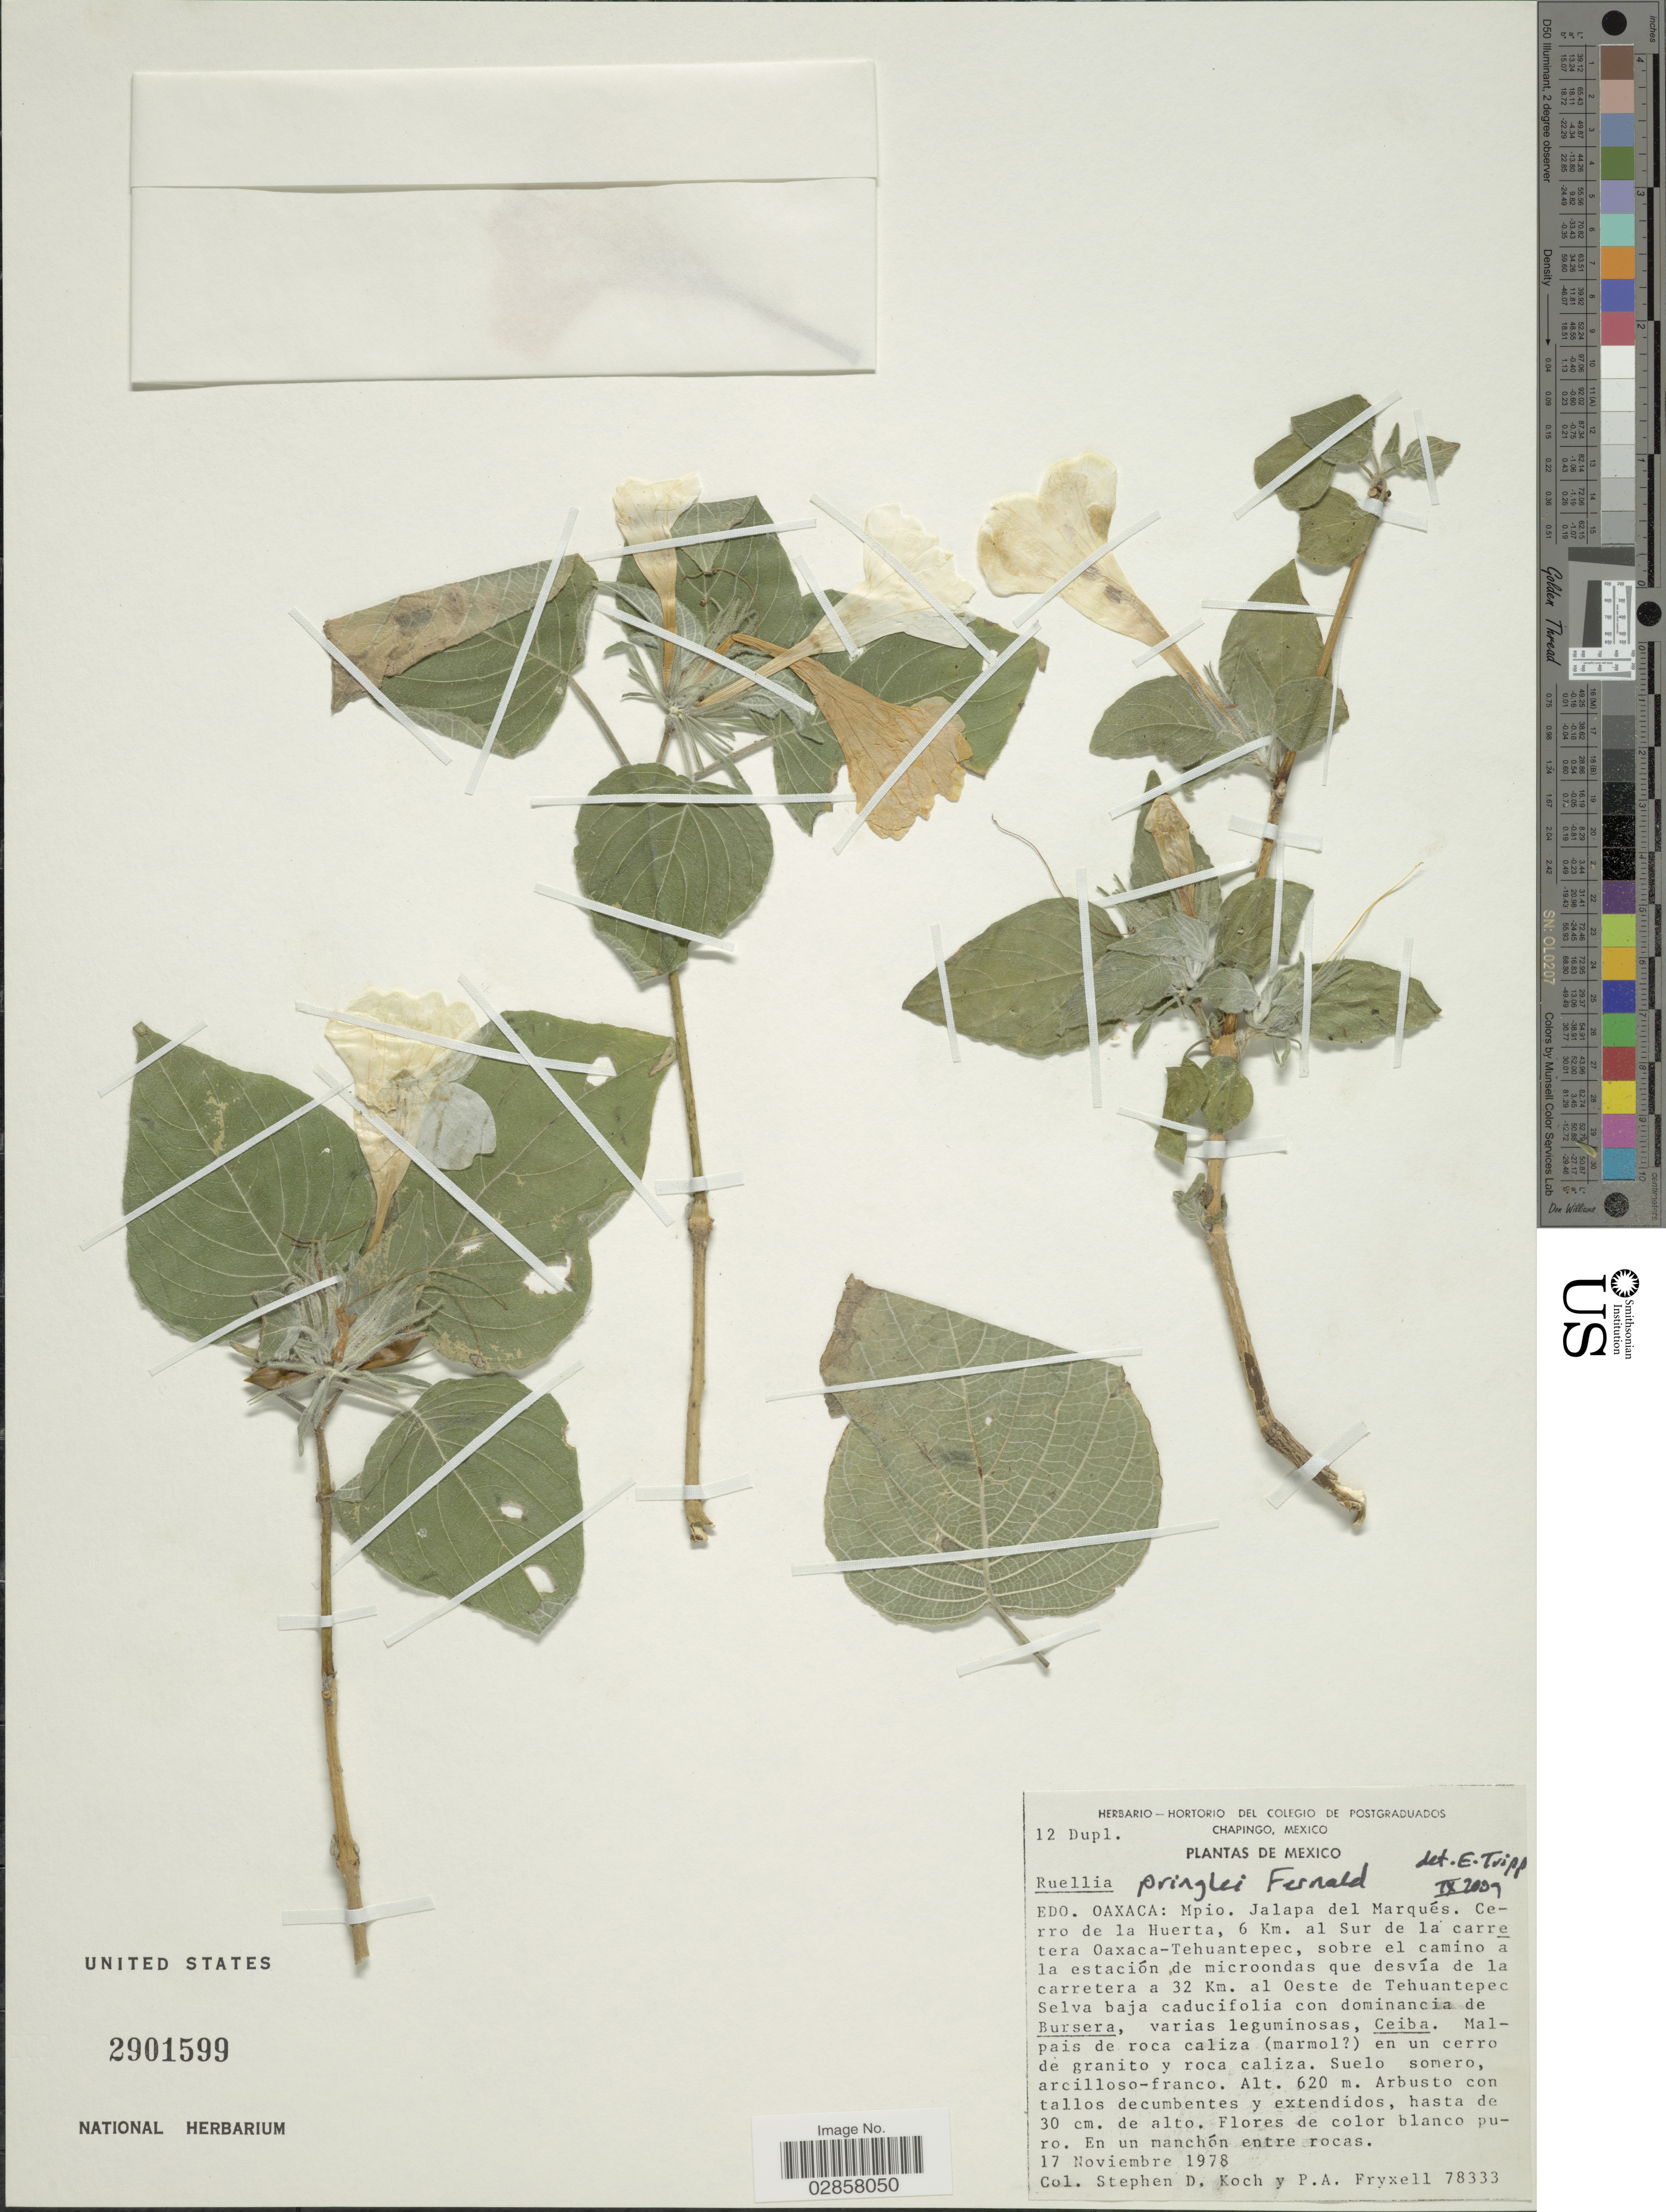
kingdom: Plantae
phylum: Tracheophyta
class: Magnoliopsida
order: Lamiales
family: Acanthaceae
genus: Ruellia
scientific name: Ruellia pringlei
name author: Fernald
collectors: S. D. Koch & P. A. Fryxell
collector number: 78333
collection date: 1978-11-17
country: Mexico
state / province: Oaxaca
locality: Mpio. Jalapa del Marqués. Cerro de la Huerta, 6 Km. al Sur de la carretera Oaxaca-Tehuantepec, sobre el camino a la estación de microondas que desvía de la carretera a 32 Km. al Oeste de Tehuantepec Selva.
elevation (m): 620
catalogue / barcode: US 2901599